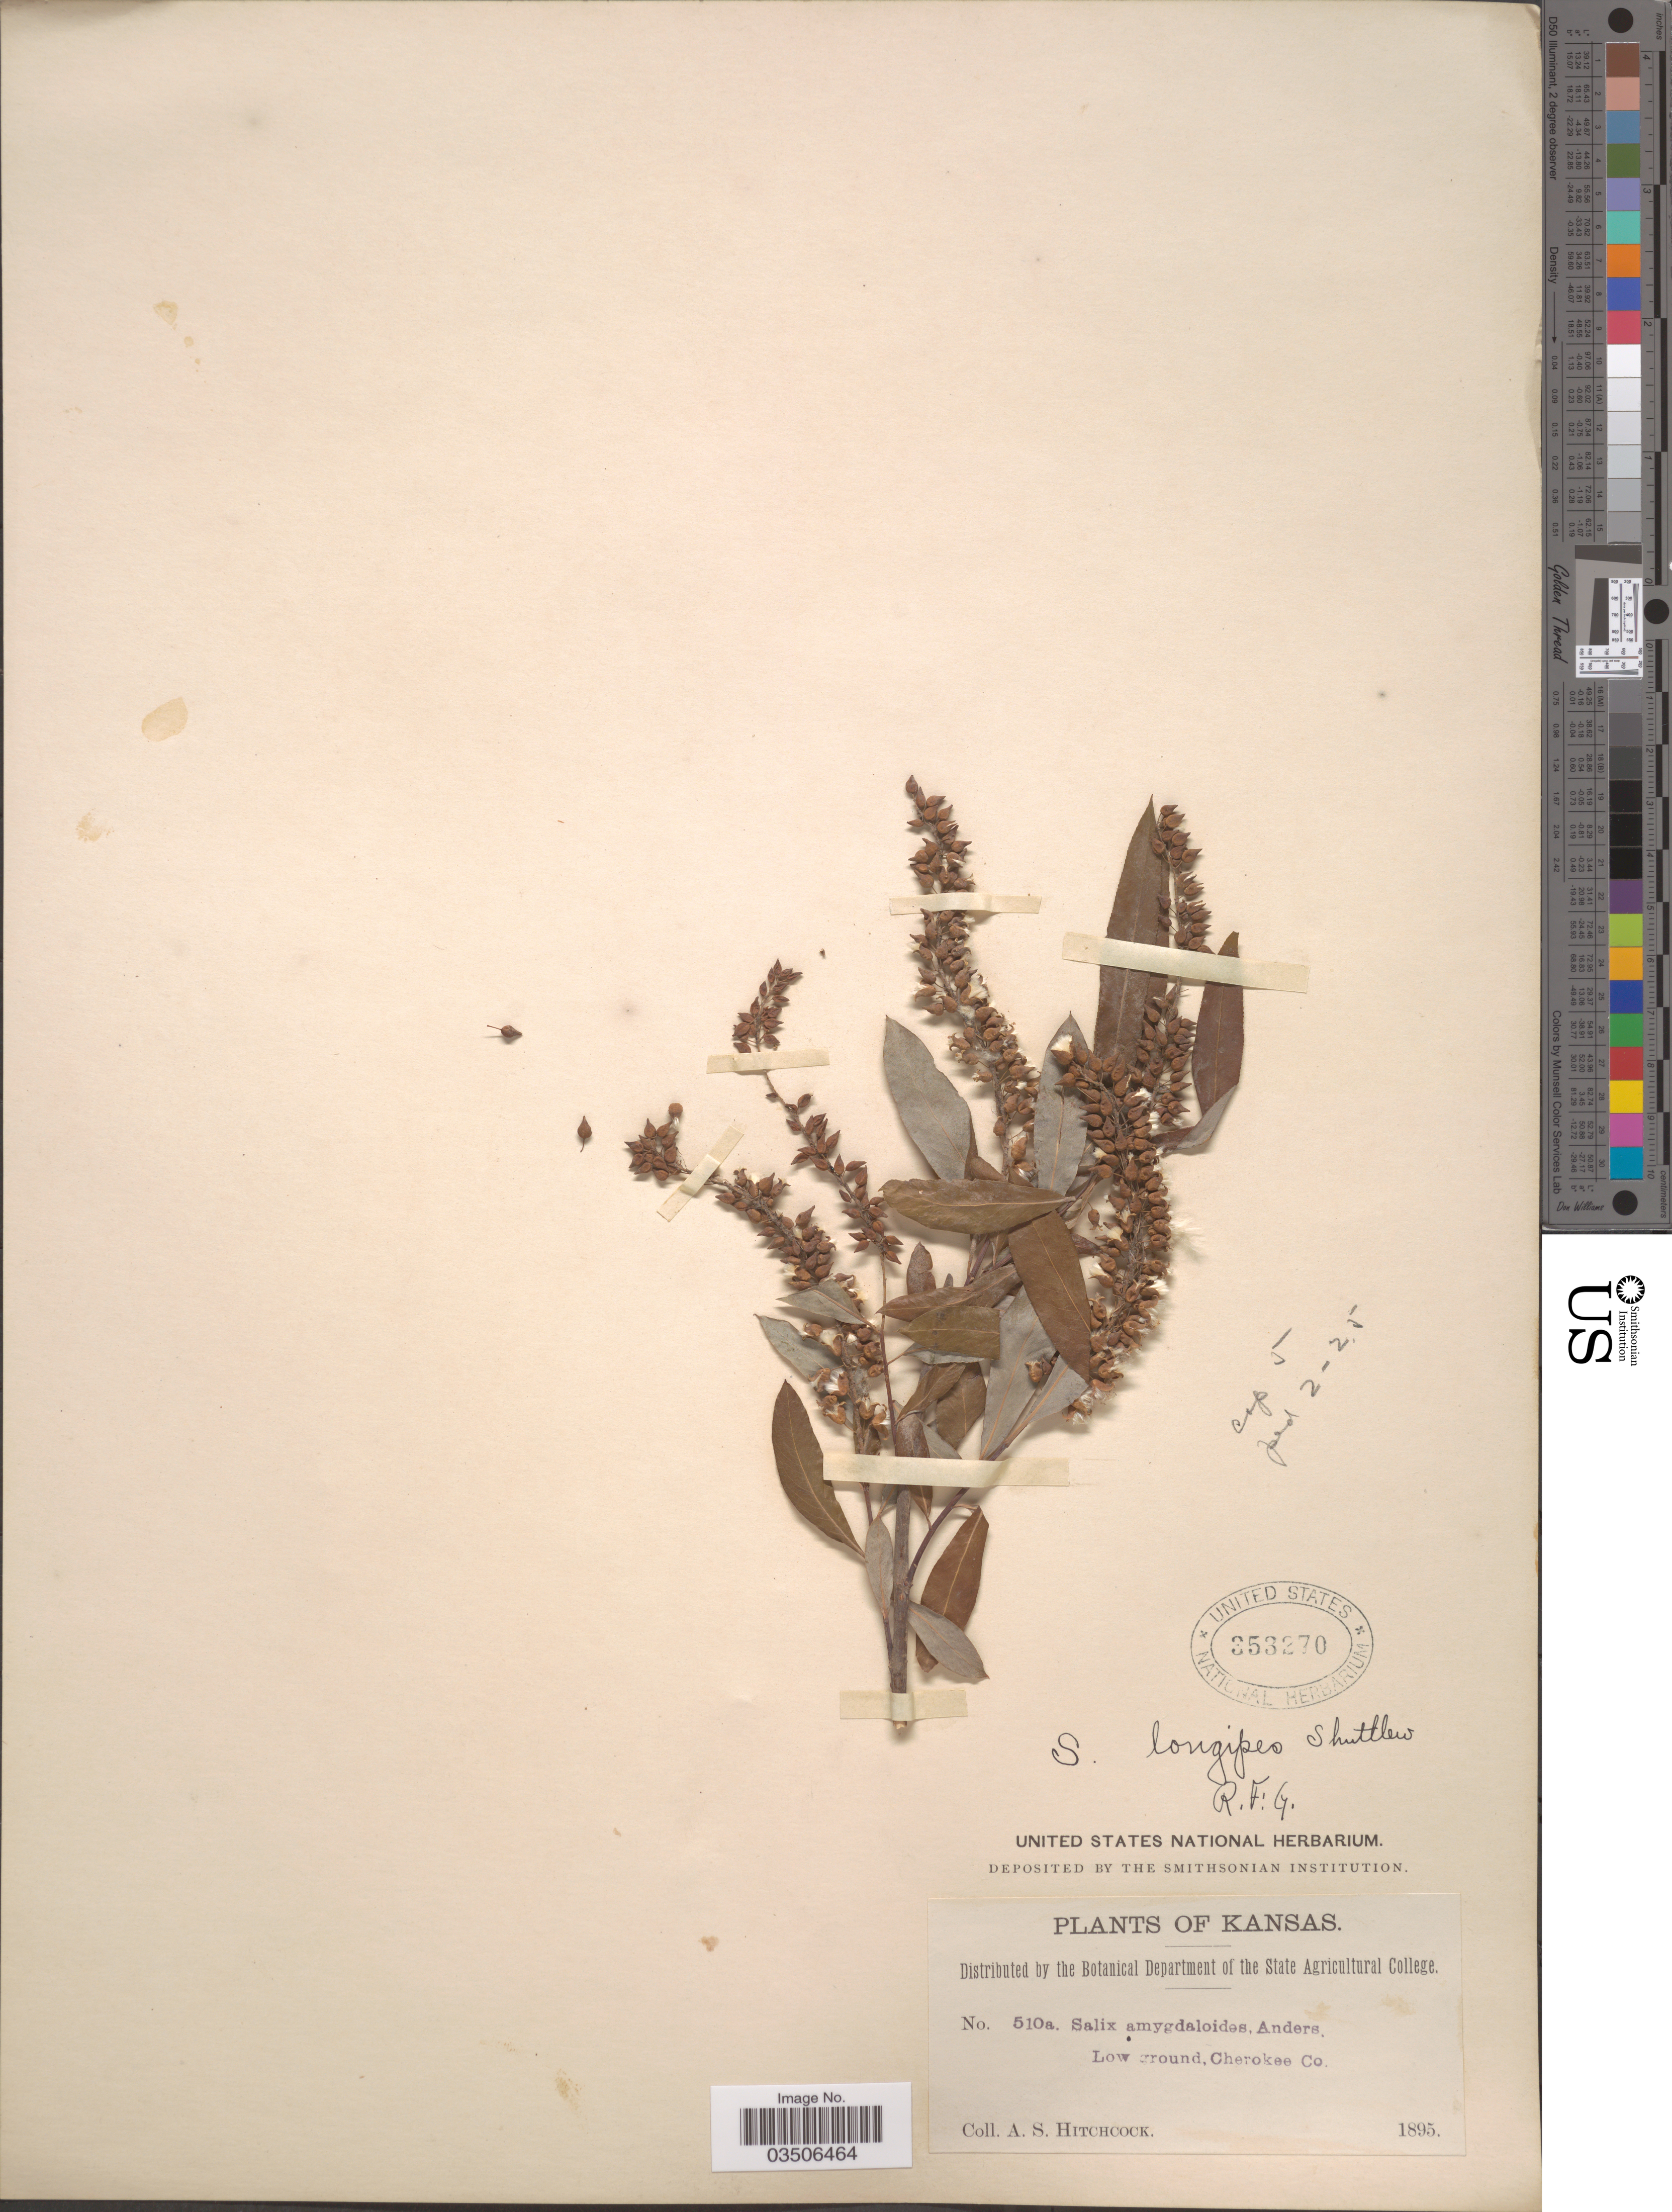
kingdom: Plantae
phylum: Tracheophyta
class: Magnoliopsida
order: Malpighiales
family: Salicaceae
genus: Salix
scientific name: Salix wardii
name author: Bebb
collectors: A. S. Hitchcock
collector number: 510a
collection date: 1895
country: United States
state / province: Kansas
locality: Low ground, Cherokee Co.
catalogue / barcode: US 353270